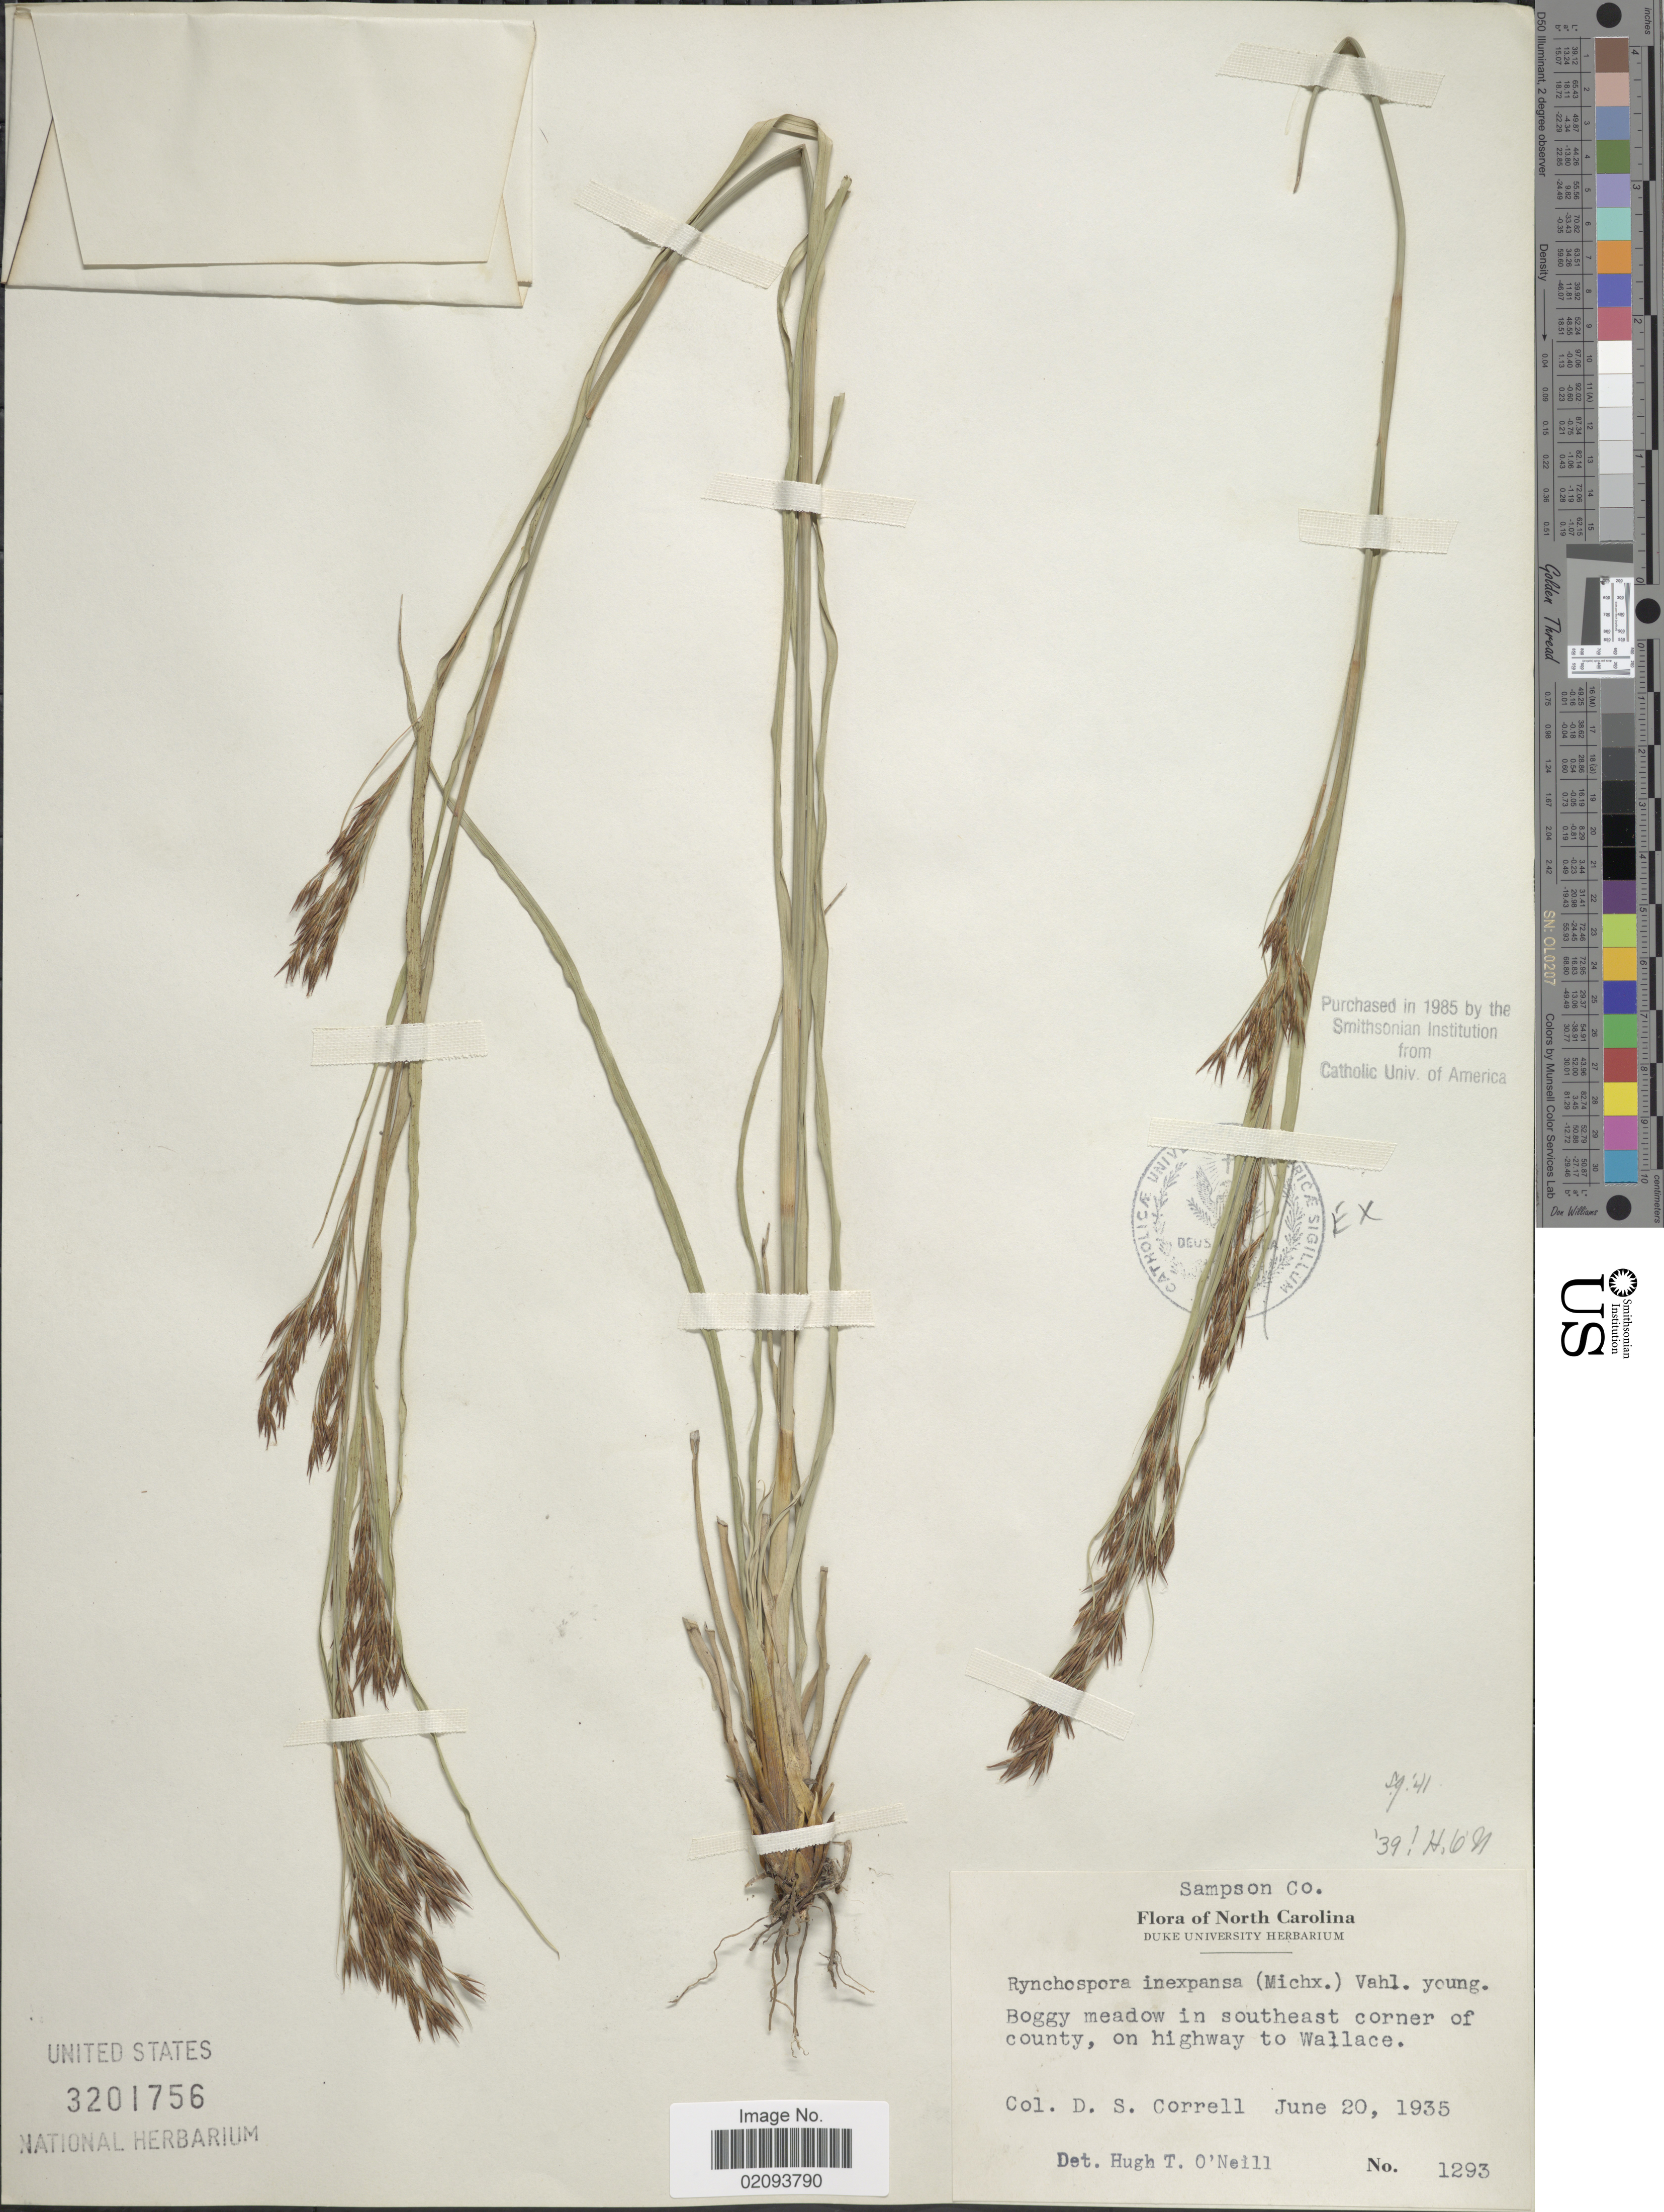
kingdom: Plantae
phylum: Tracheophyta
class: Liliopsida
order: Poales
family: Cyperaceae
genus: Rhynchospora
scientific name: Rhynchospora inexpansa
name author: (Michx.) Vahl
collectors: D. S. Correll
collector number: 1293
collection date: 1935-06-20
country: United States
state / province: North Carolina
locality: Sampson Co. Boggy meadow in southeast corner of county, on highway to Wallace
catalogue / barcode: US 3201756